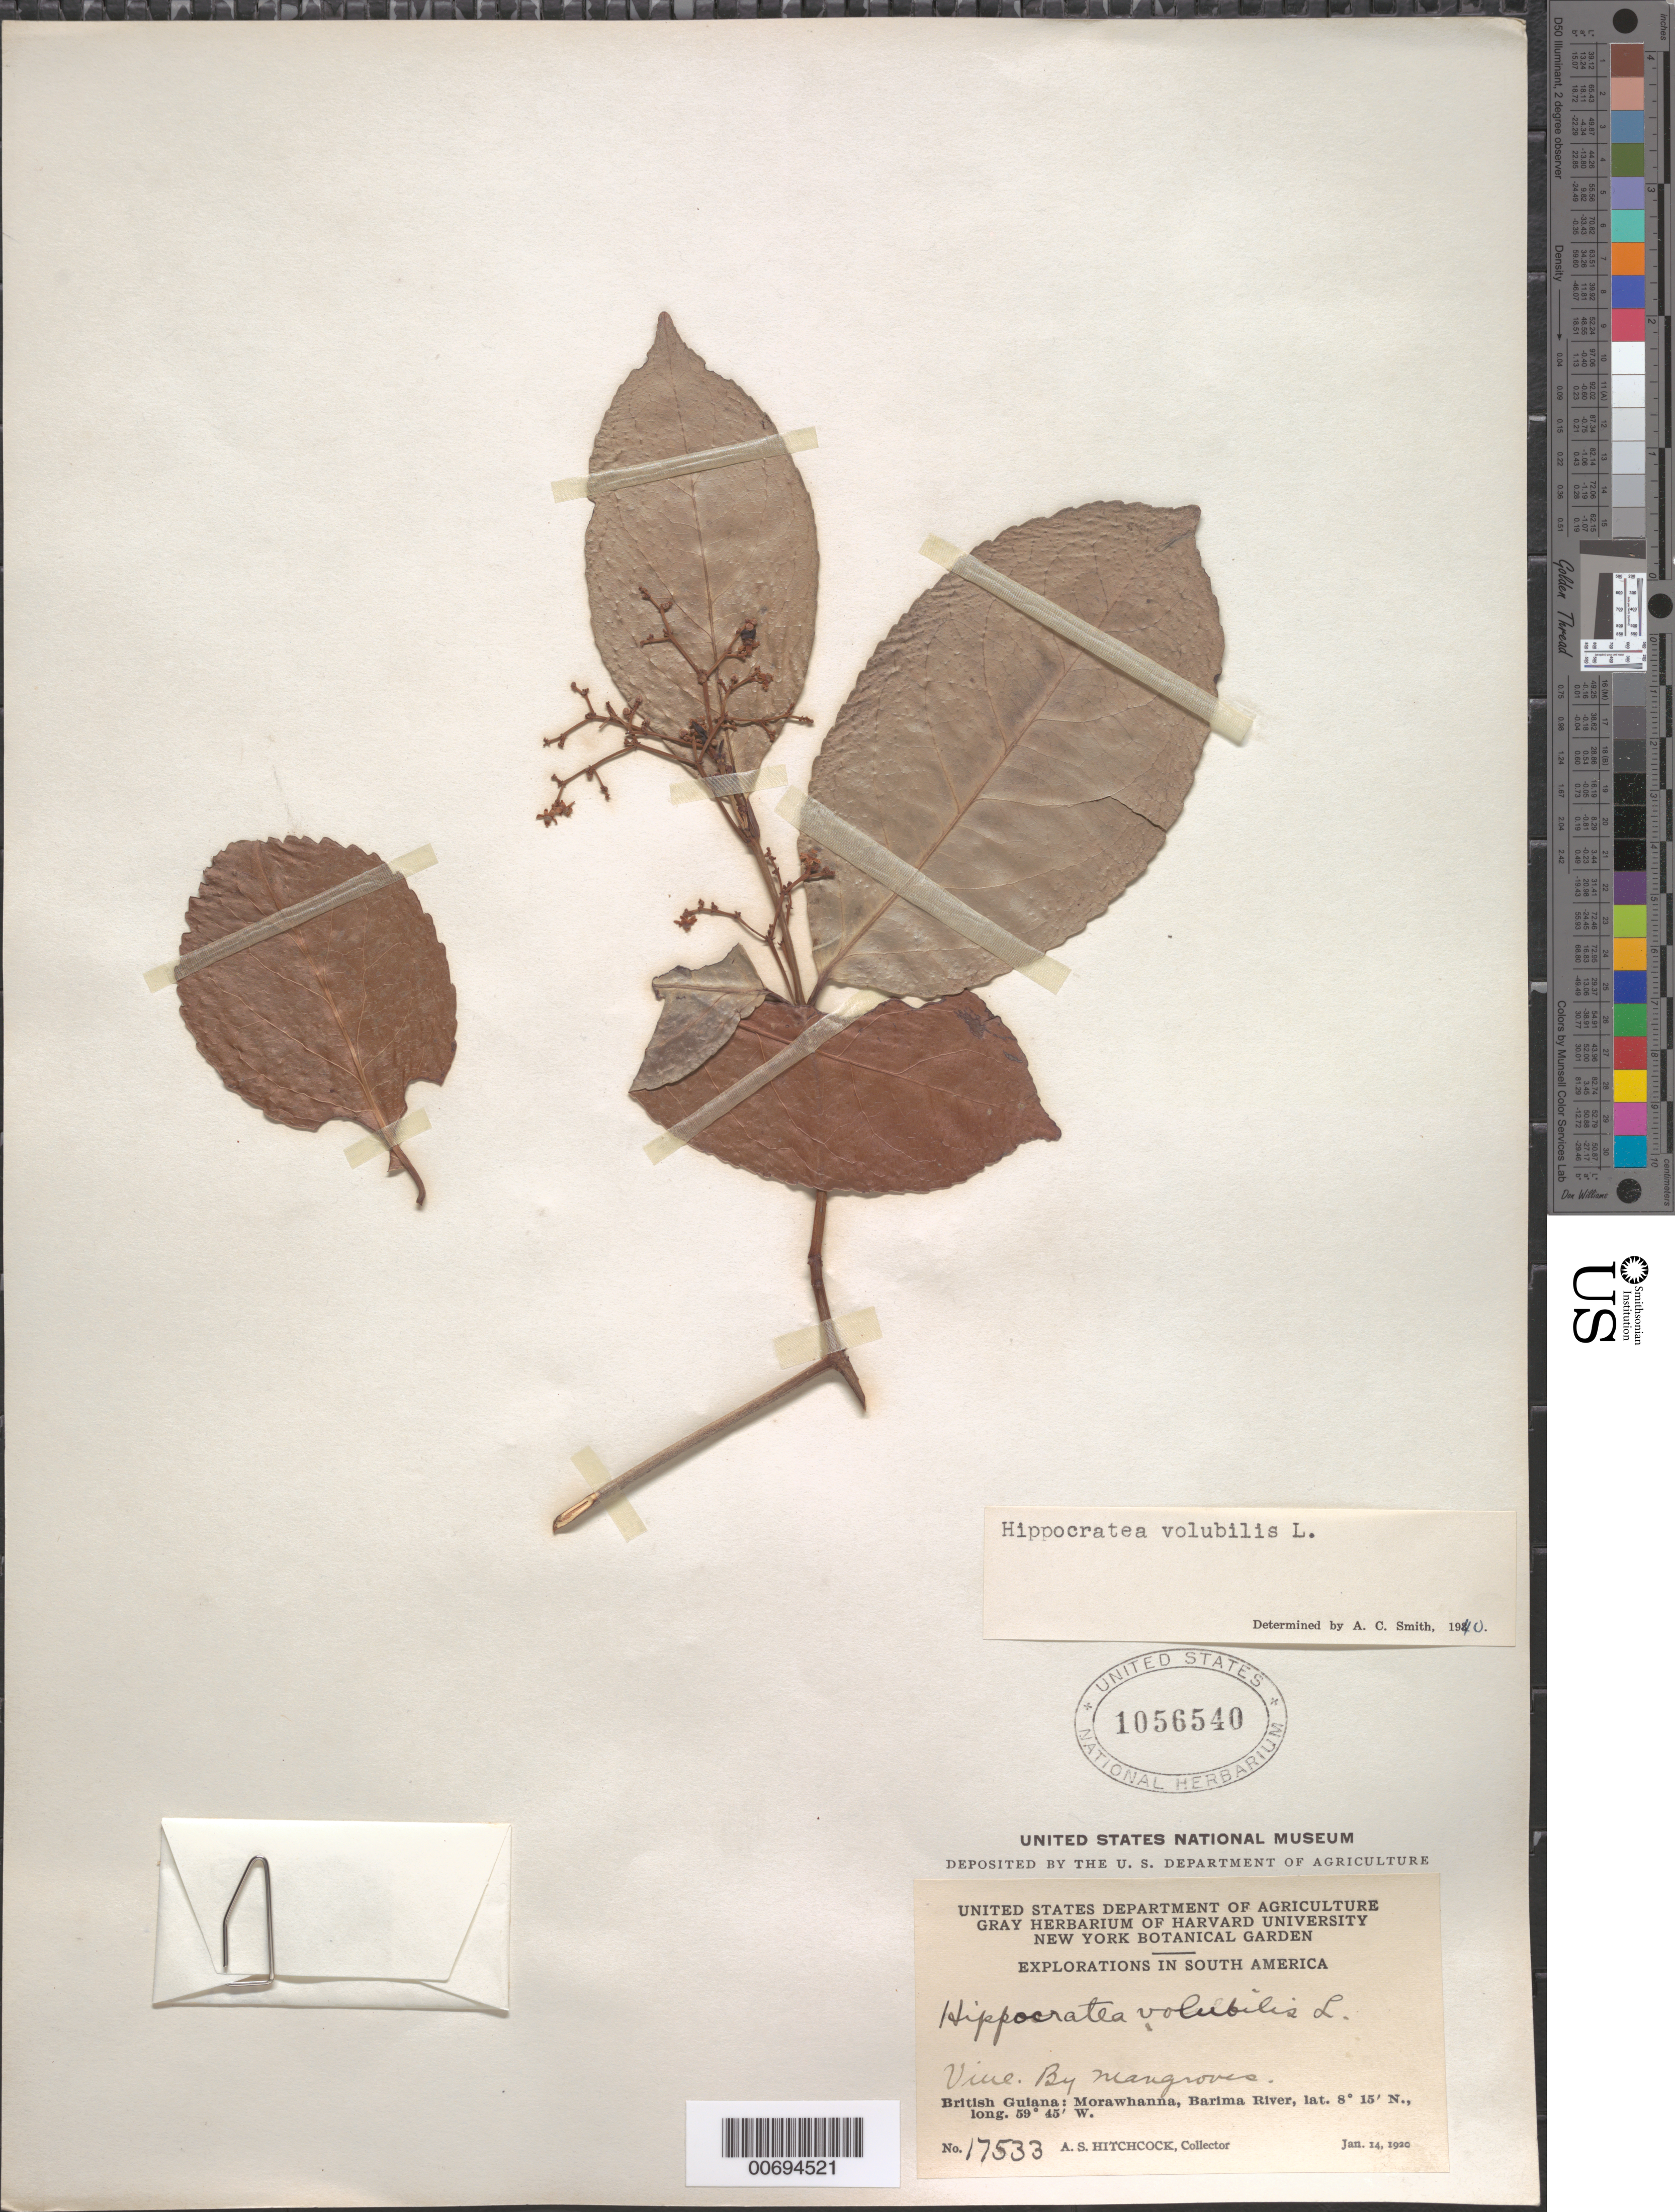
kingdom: Plantae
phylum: Tracheophyta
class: Magnoliopsida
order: Celastrales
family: Celastraceae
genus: Hippocratea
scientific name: Hippocratea volubilis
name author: L.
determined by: Smith, A. C.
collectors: A. S. Hitchcock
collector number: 17533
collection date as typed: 14-Jan-20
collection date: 1920-01-14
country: Guyana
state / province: Barima-Waini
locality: Morawhanna, vic., Barima R.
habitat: By mangroves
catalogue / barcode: US 1056540